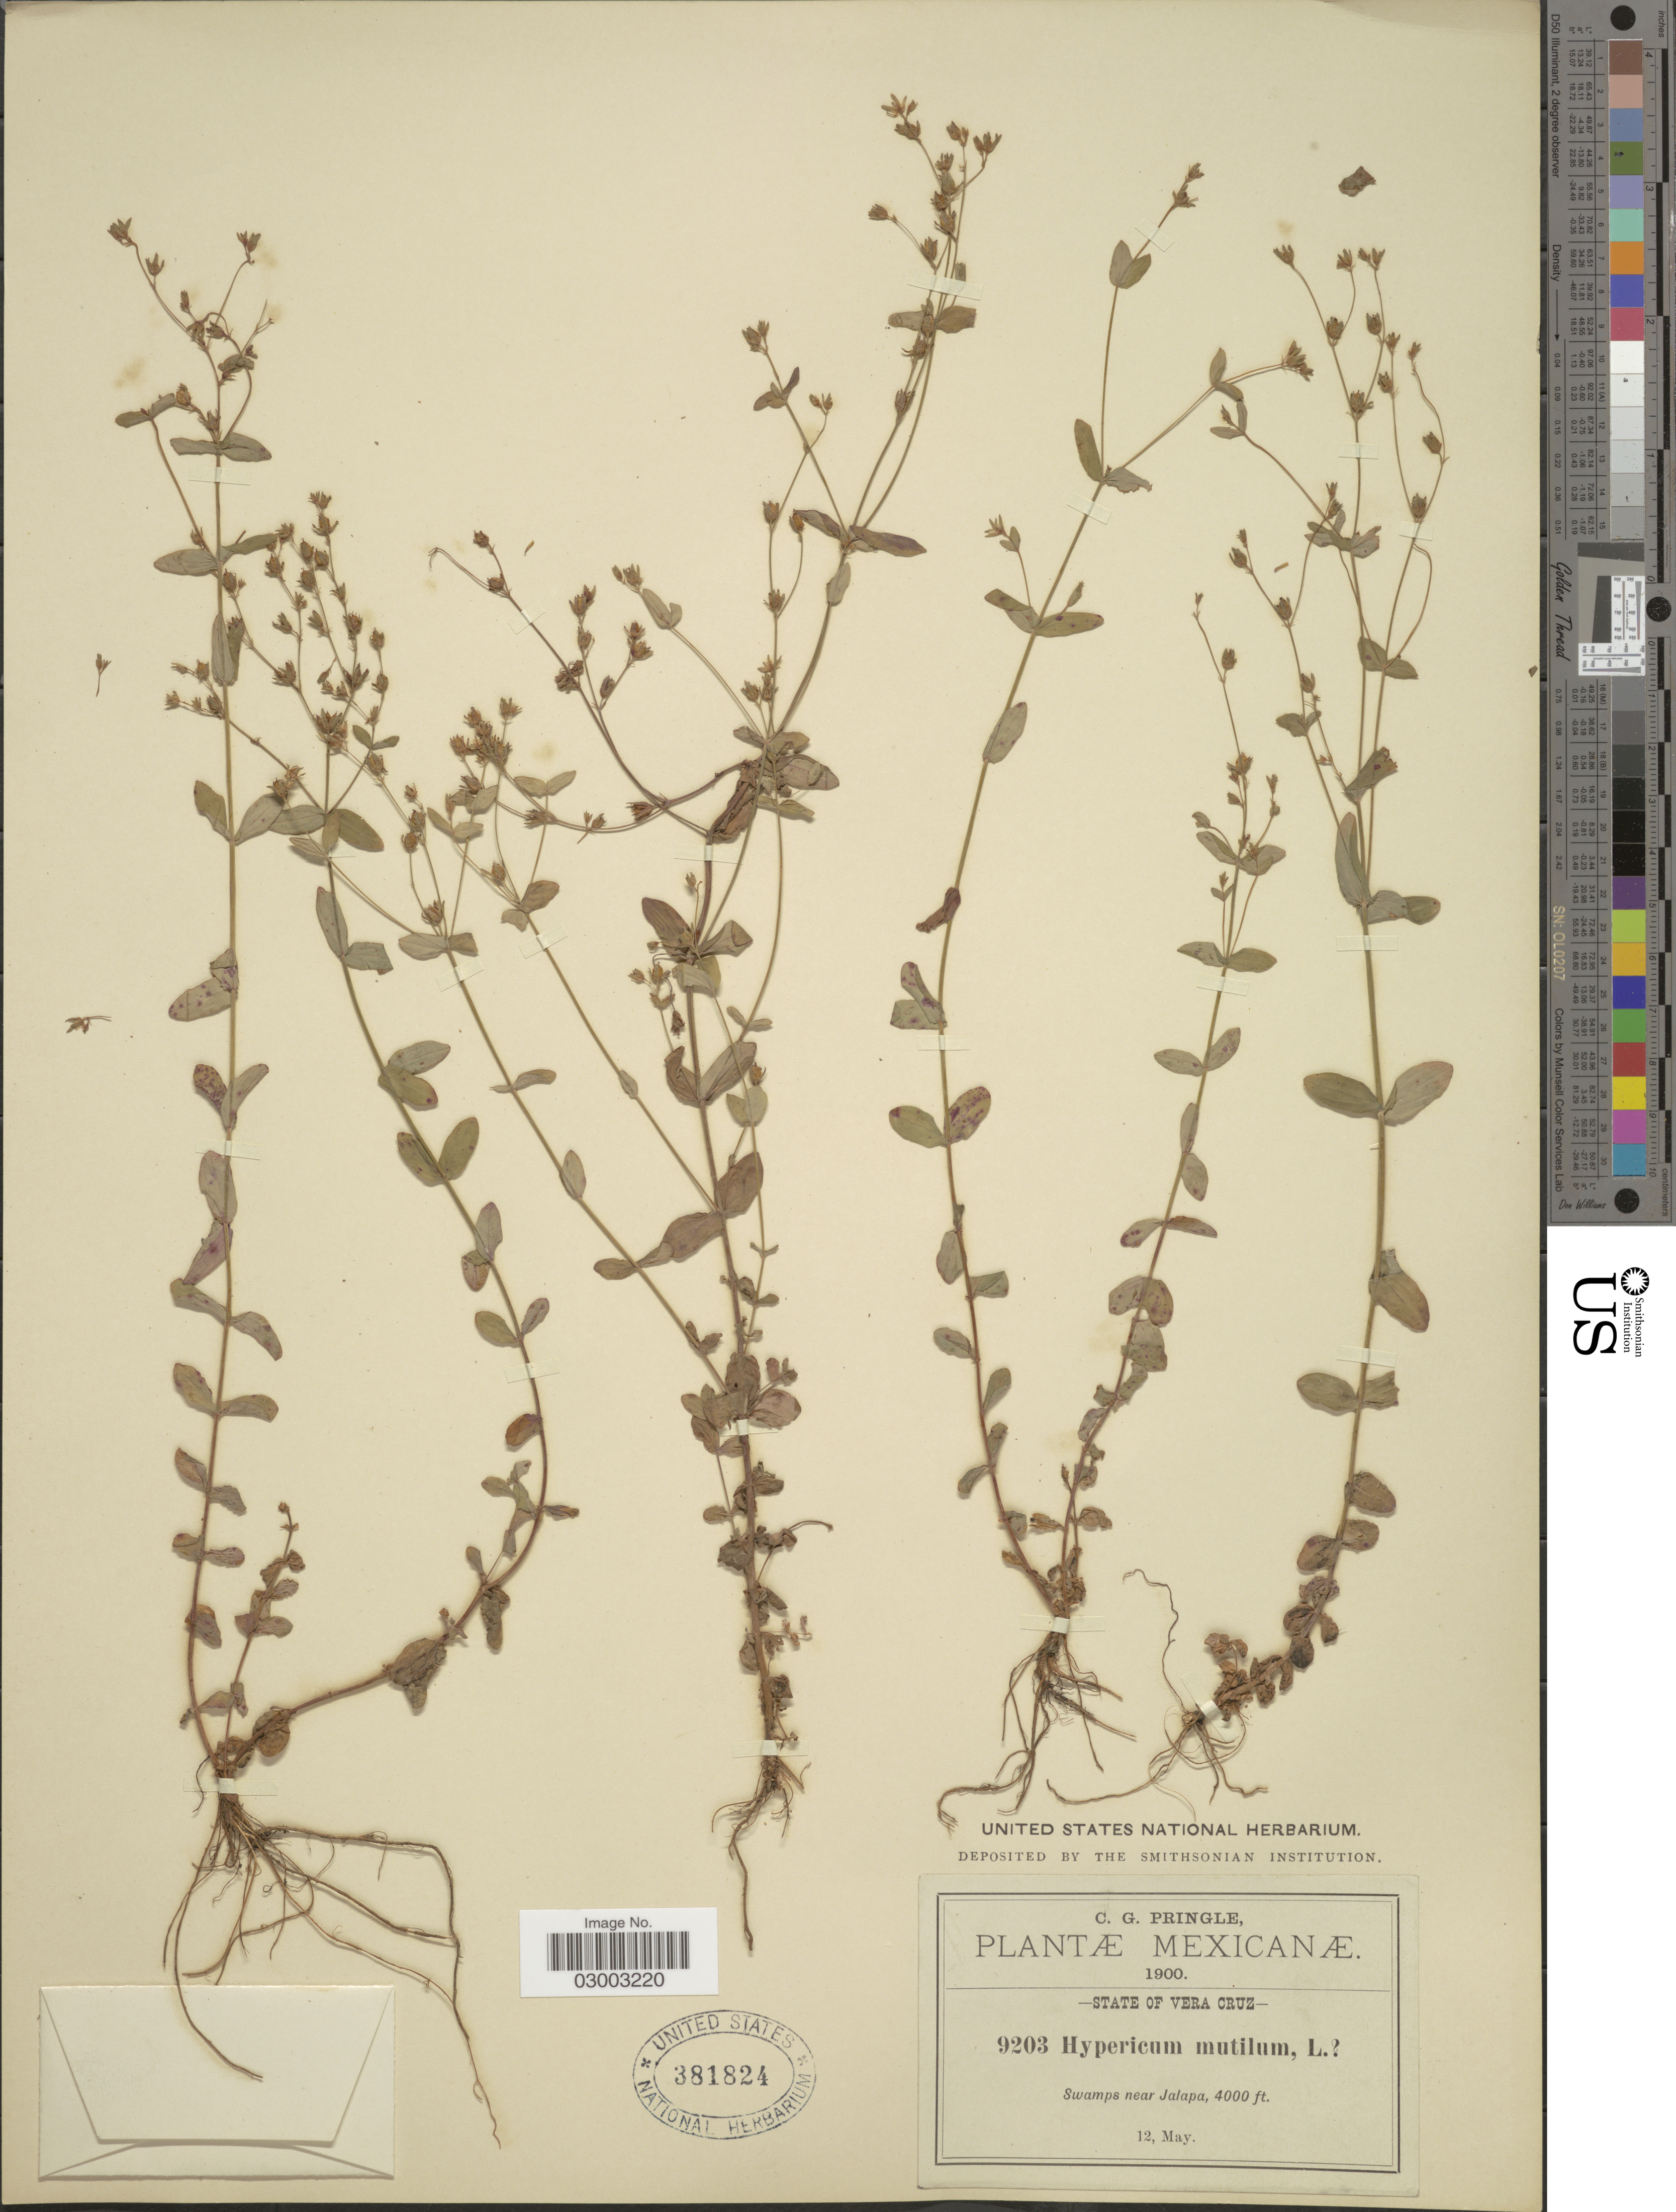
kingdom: Plantae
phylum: Tracheophyta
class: Magnoliopsida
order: Malpighiales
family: Hypericaceae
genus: Hypericum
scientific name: Hypericum mutilum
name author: L.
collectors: C. G. Pringle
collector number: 9203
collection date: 1900-05-12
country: Mexico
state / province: Veracruz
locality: State of Vera Cruz, Swamps near Jalapa.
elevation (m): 1219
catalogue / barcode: US 381824